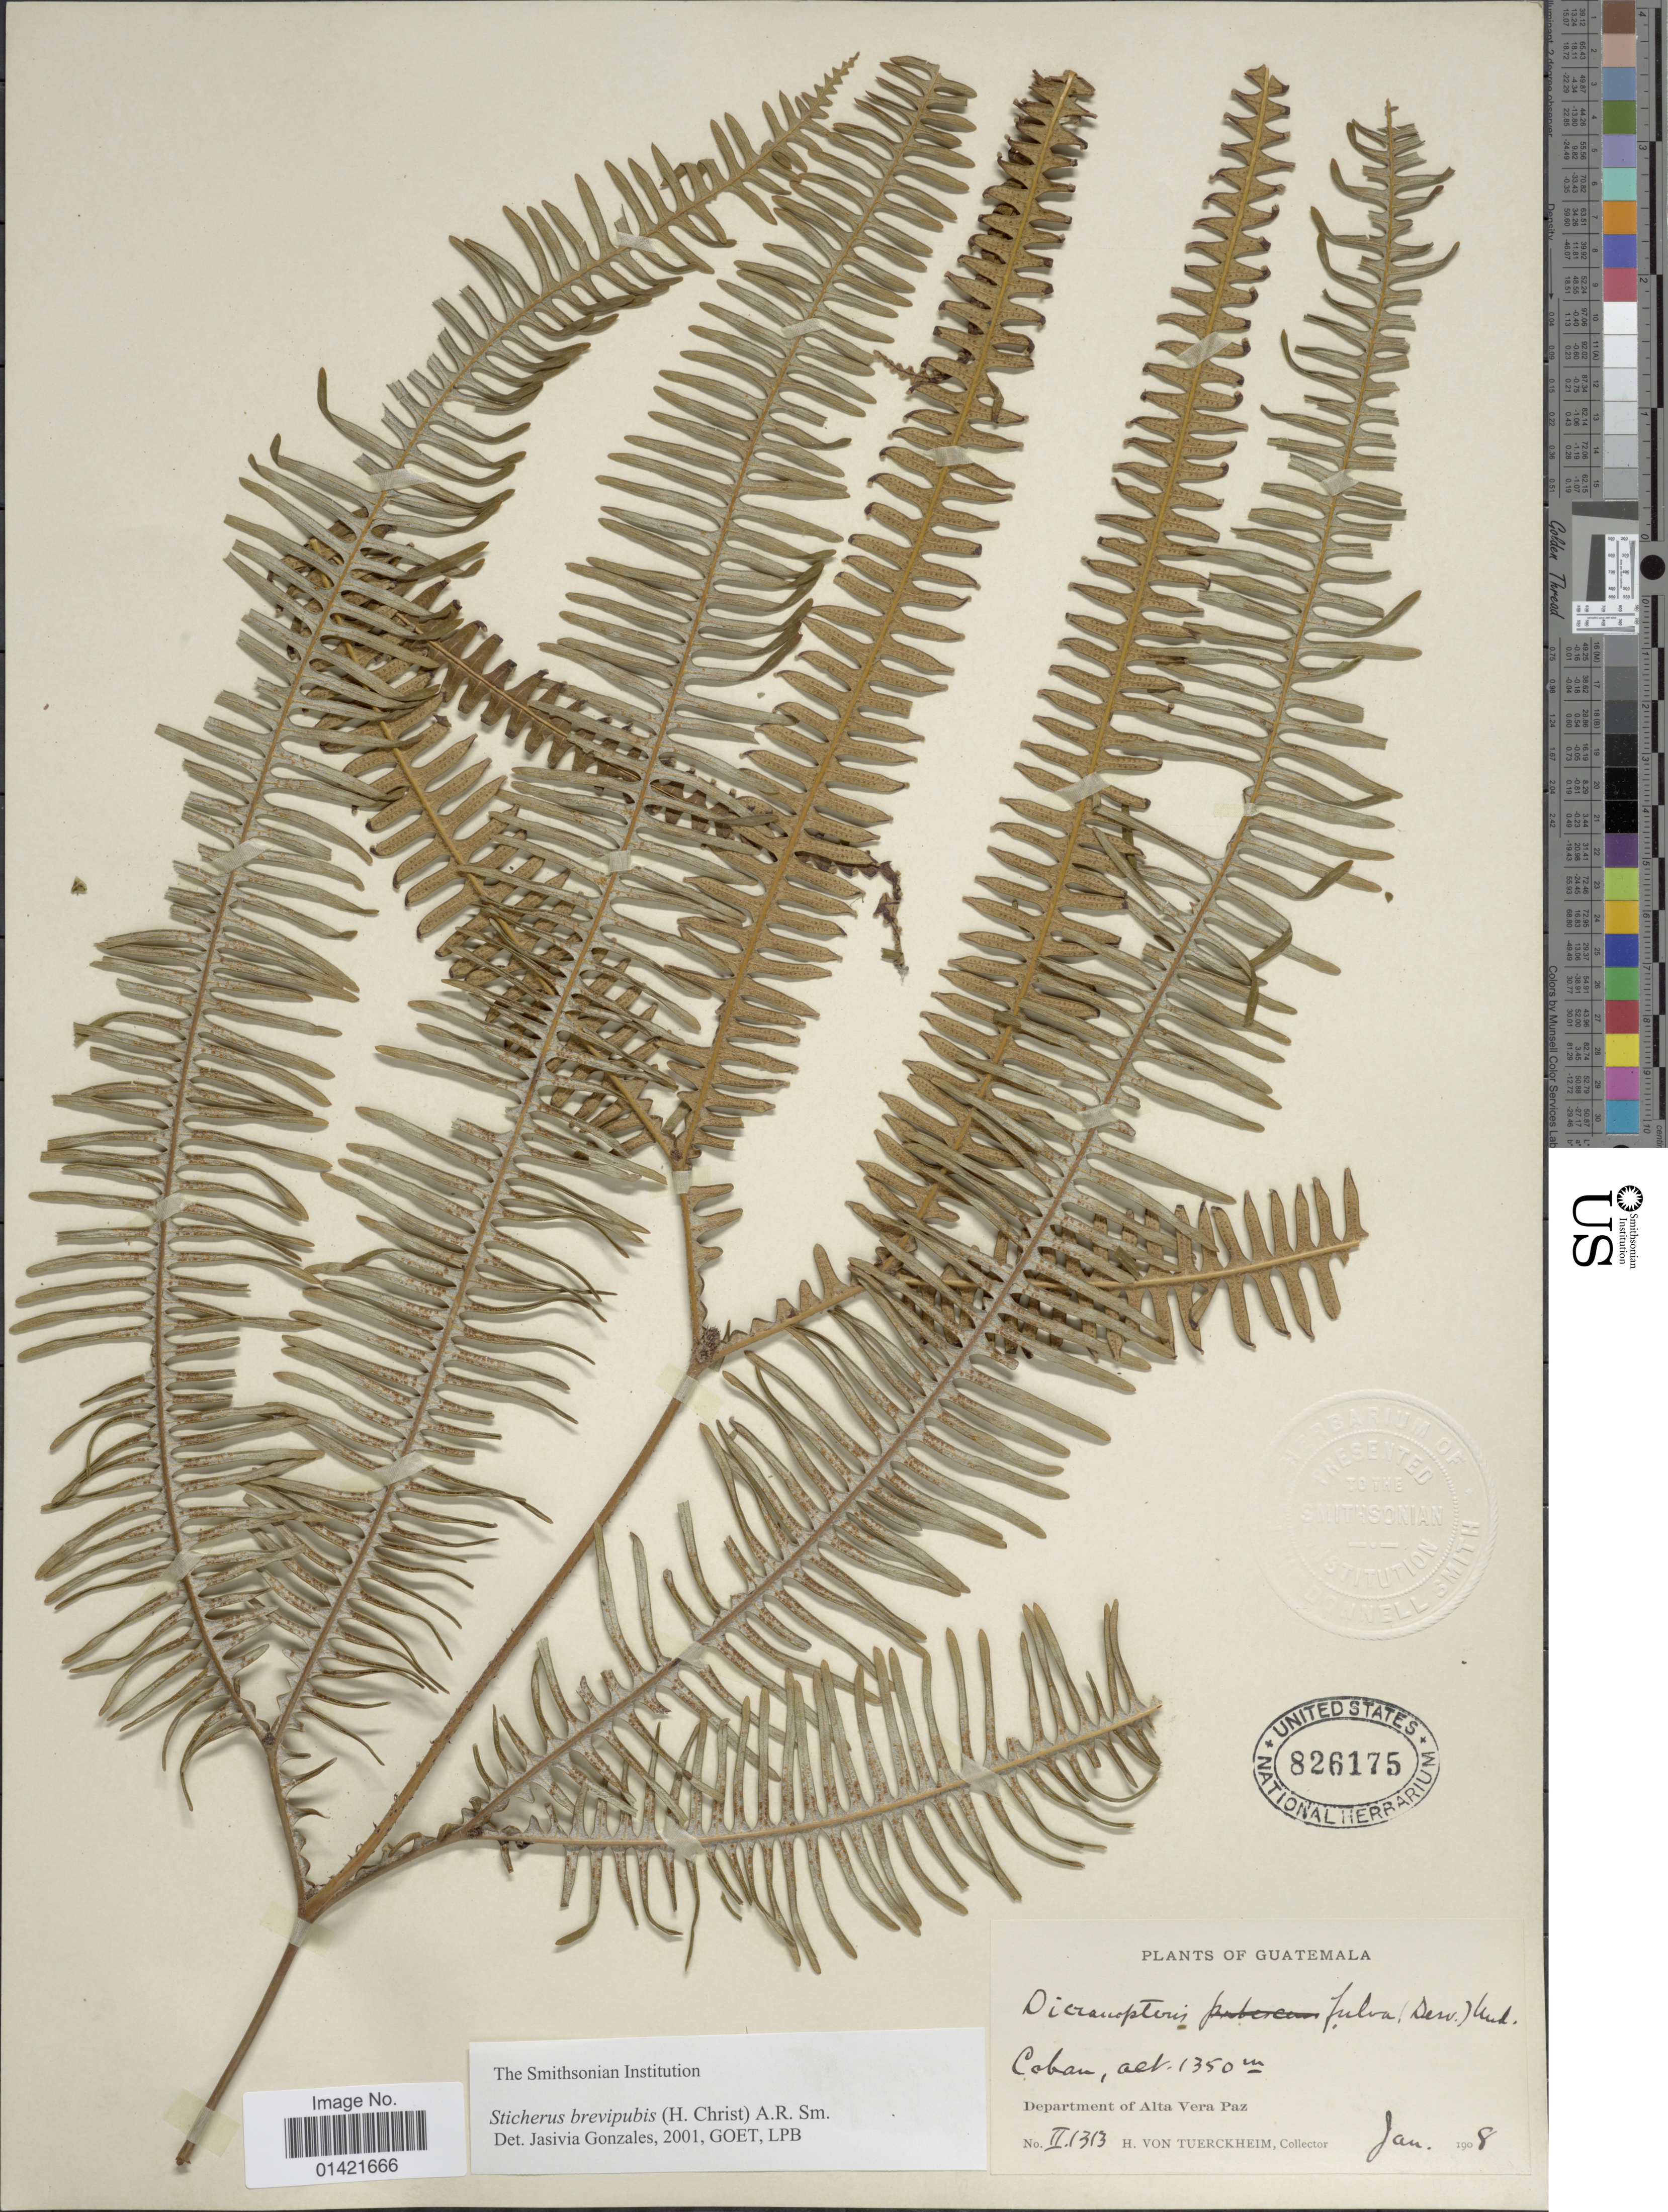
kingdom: Plantae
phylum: Tracheophyta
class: Polypodiopsida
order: Gleicheniales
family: Gleicheniaceae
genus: Sticherus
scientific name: Sticherus fulvus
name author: (Desv.) Ching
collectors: H. von Türckheim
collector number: II.1313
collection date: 1908-01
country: Guatemala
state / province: Alta Verapaz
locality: Coban. Department of Alta Vera Paz.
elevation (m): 1350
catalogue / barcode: US 826175